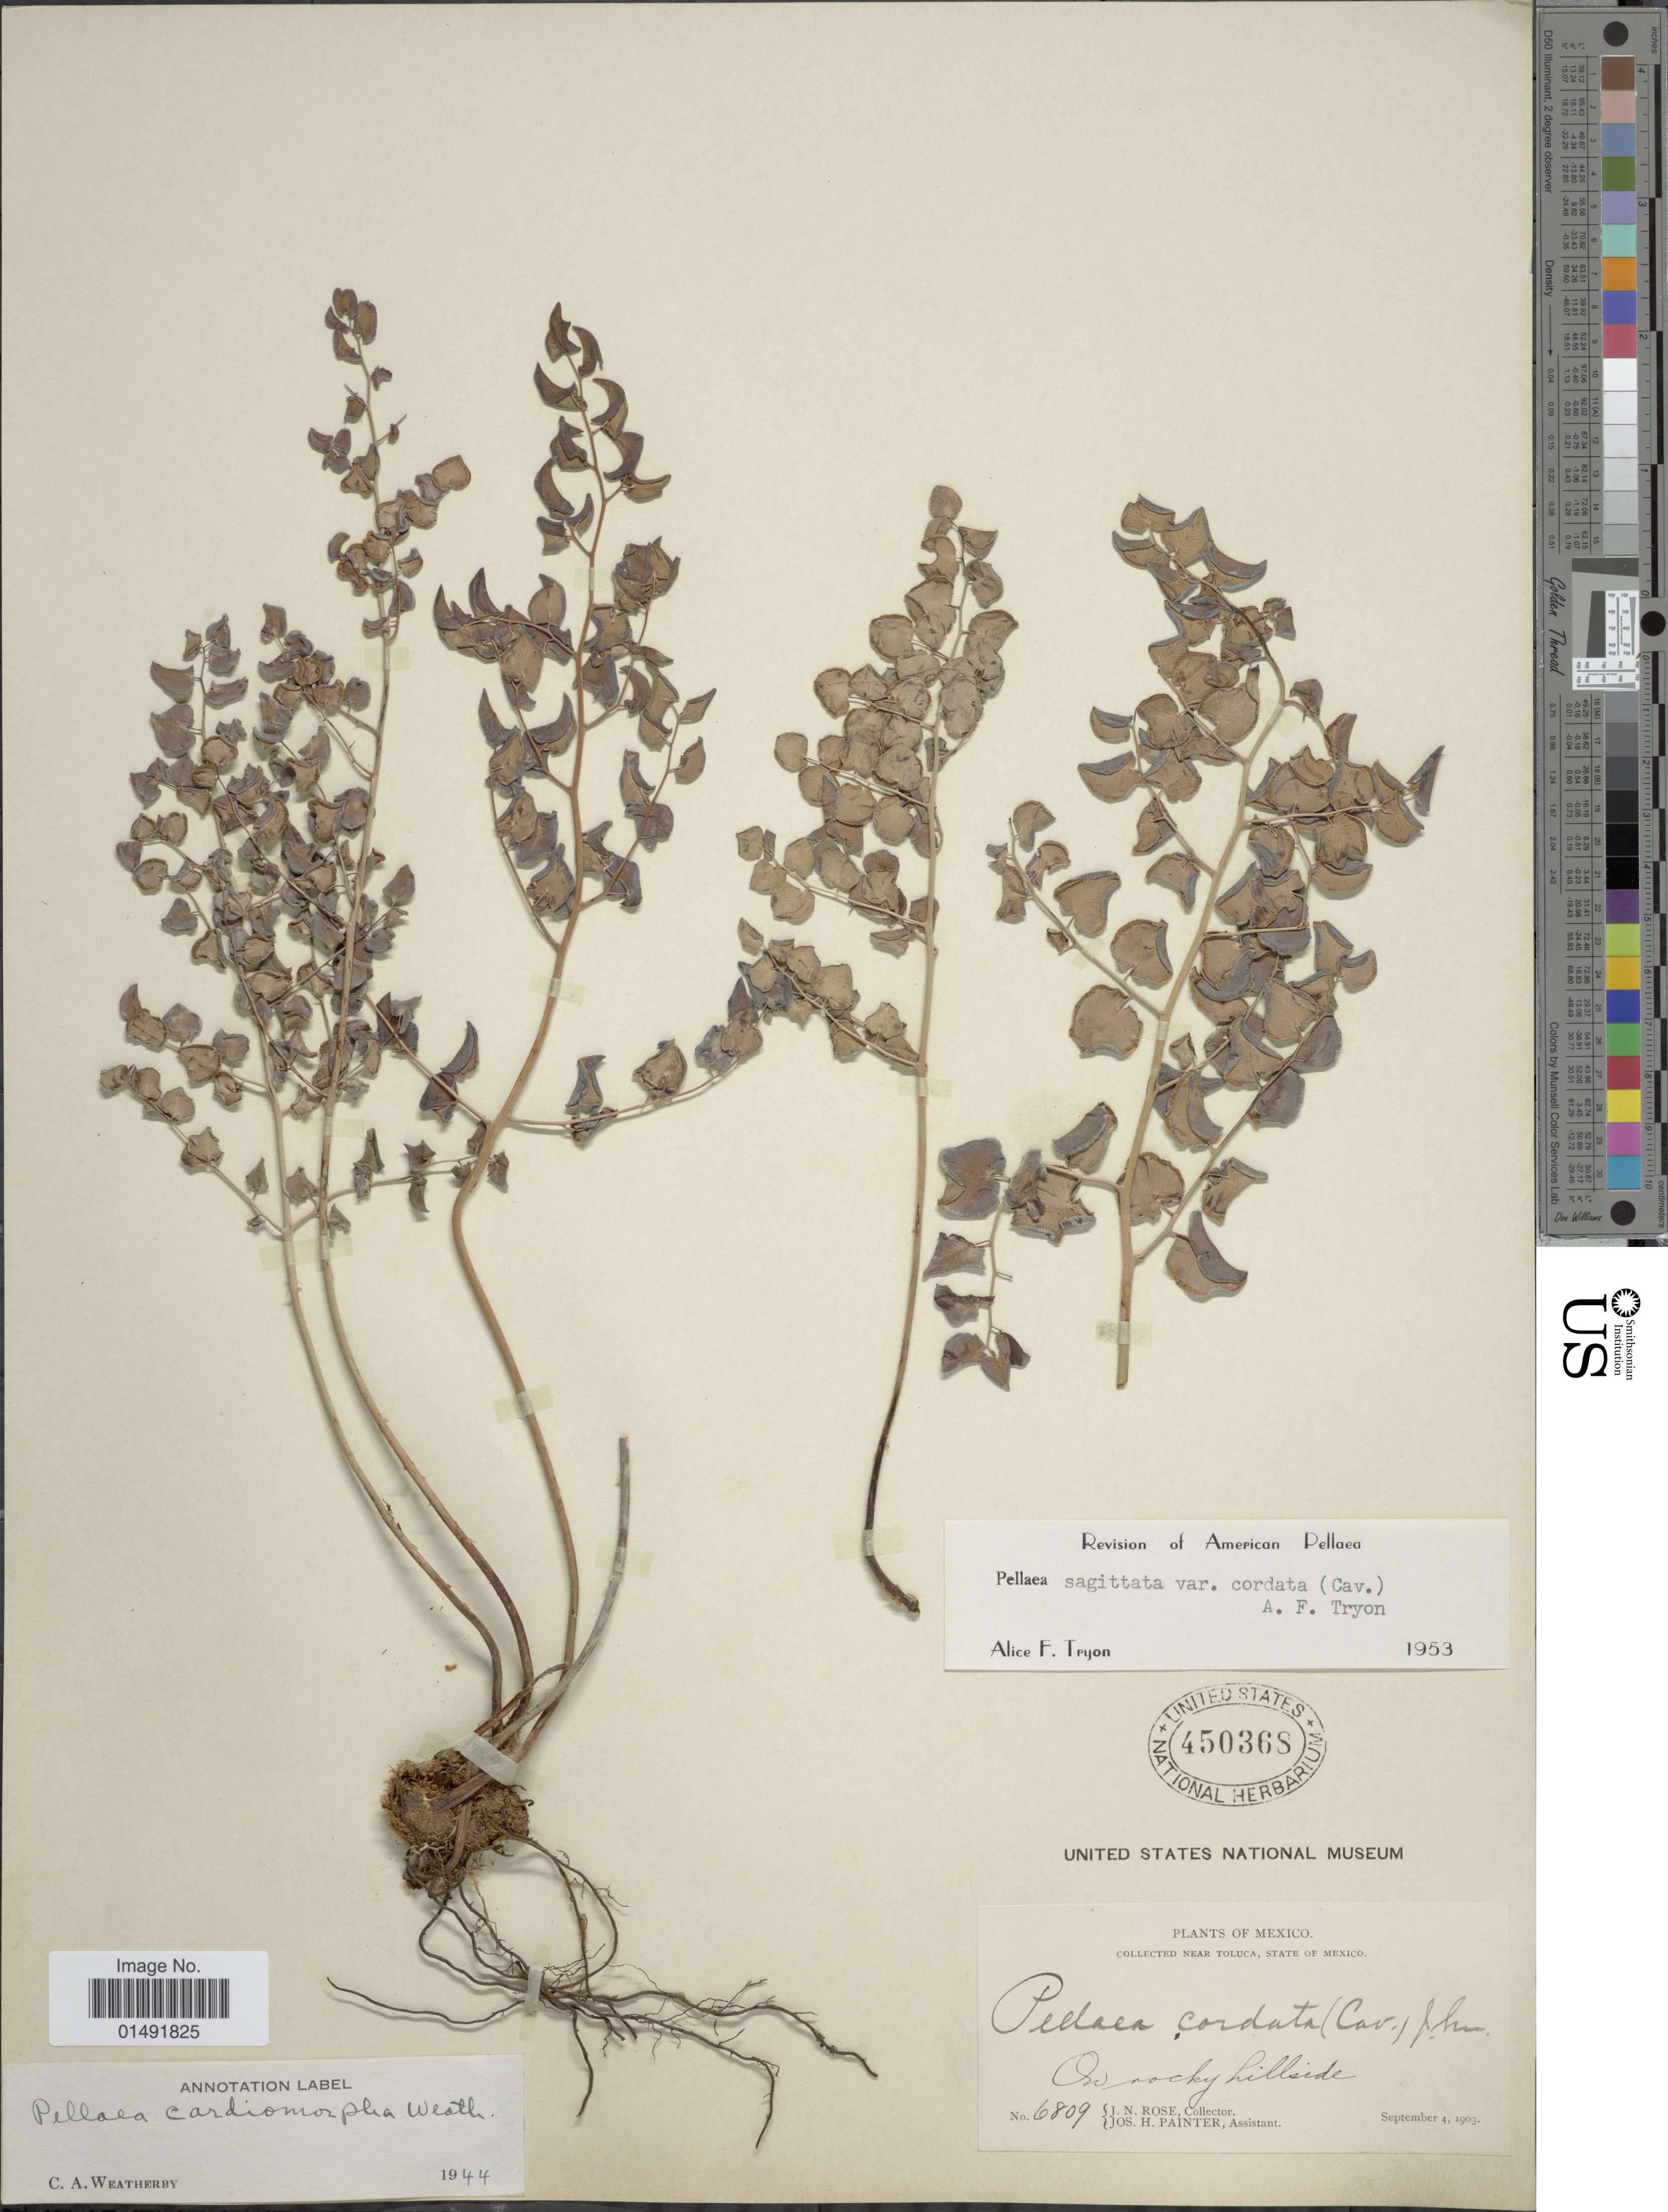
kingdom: Plantae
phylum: Tracheophyta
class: Polypodiopsida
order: Polypodiales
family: Pteridaceae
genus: Pellaea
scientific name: Pellaea cordifolia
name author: (Sessé) A.R. Sm.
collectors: J. N. Rose & J. H. Painter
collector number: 6809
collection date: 1903-09-04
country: Mexico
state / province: México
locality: Near Toluca, On rocky hillside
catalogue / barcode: US 450368